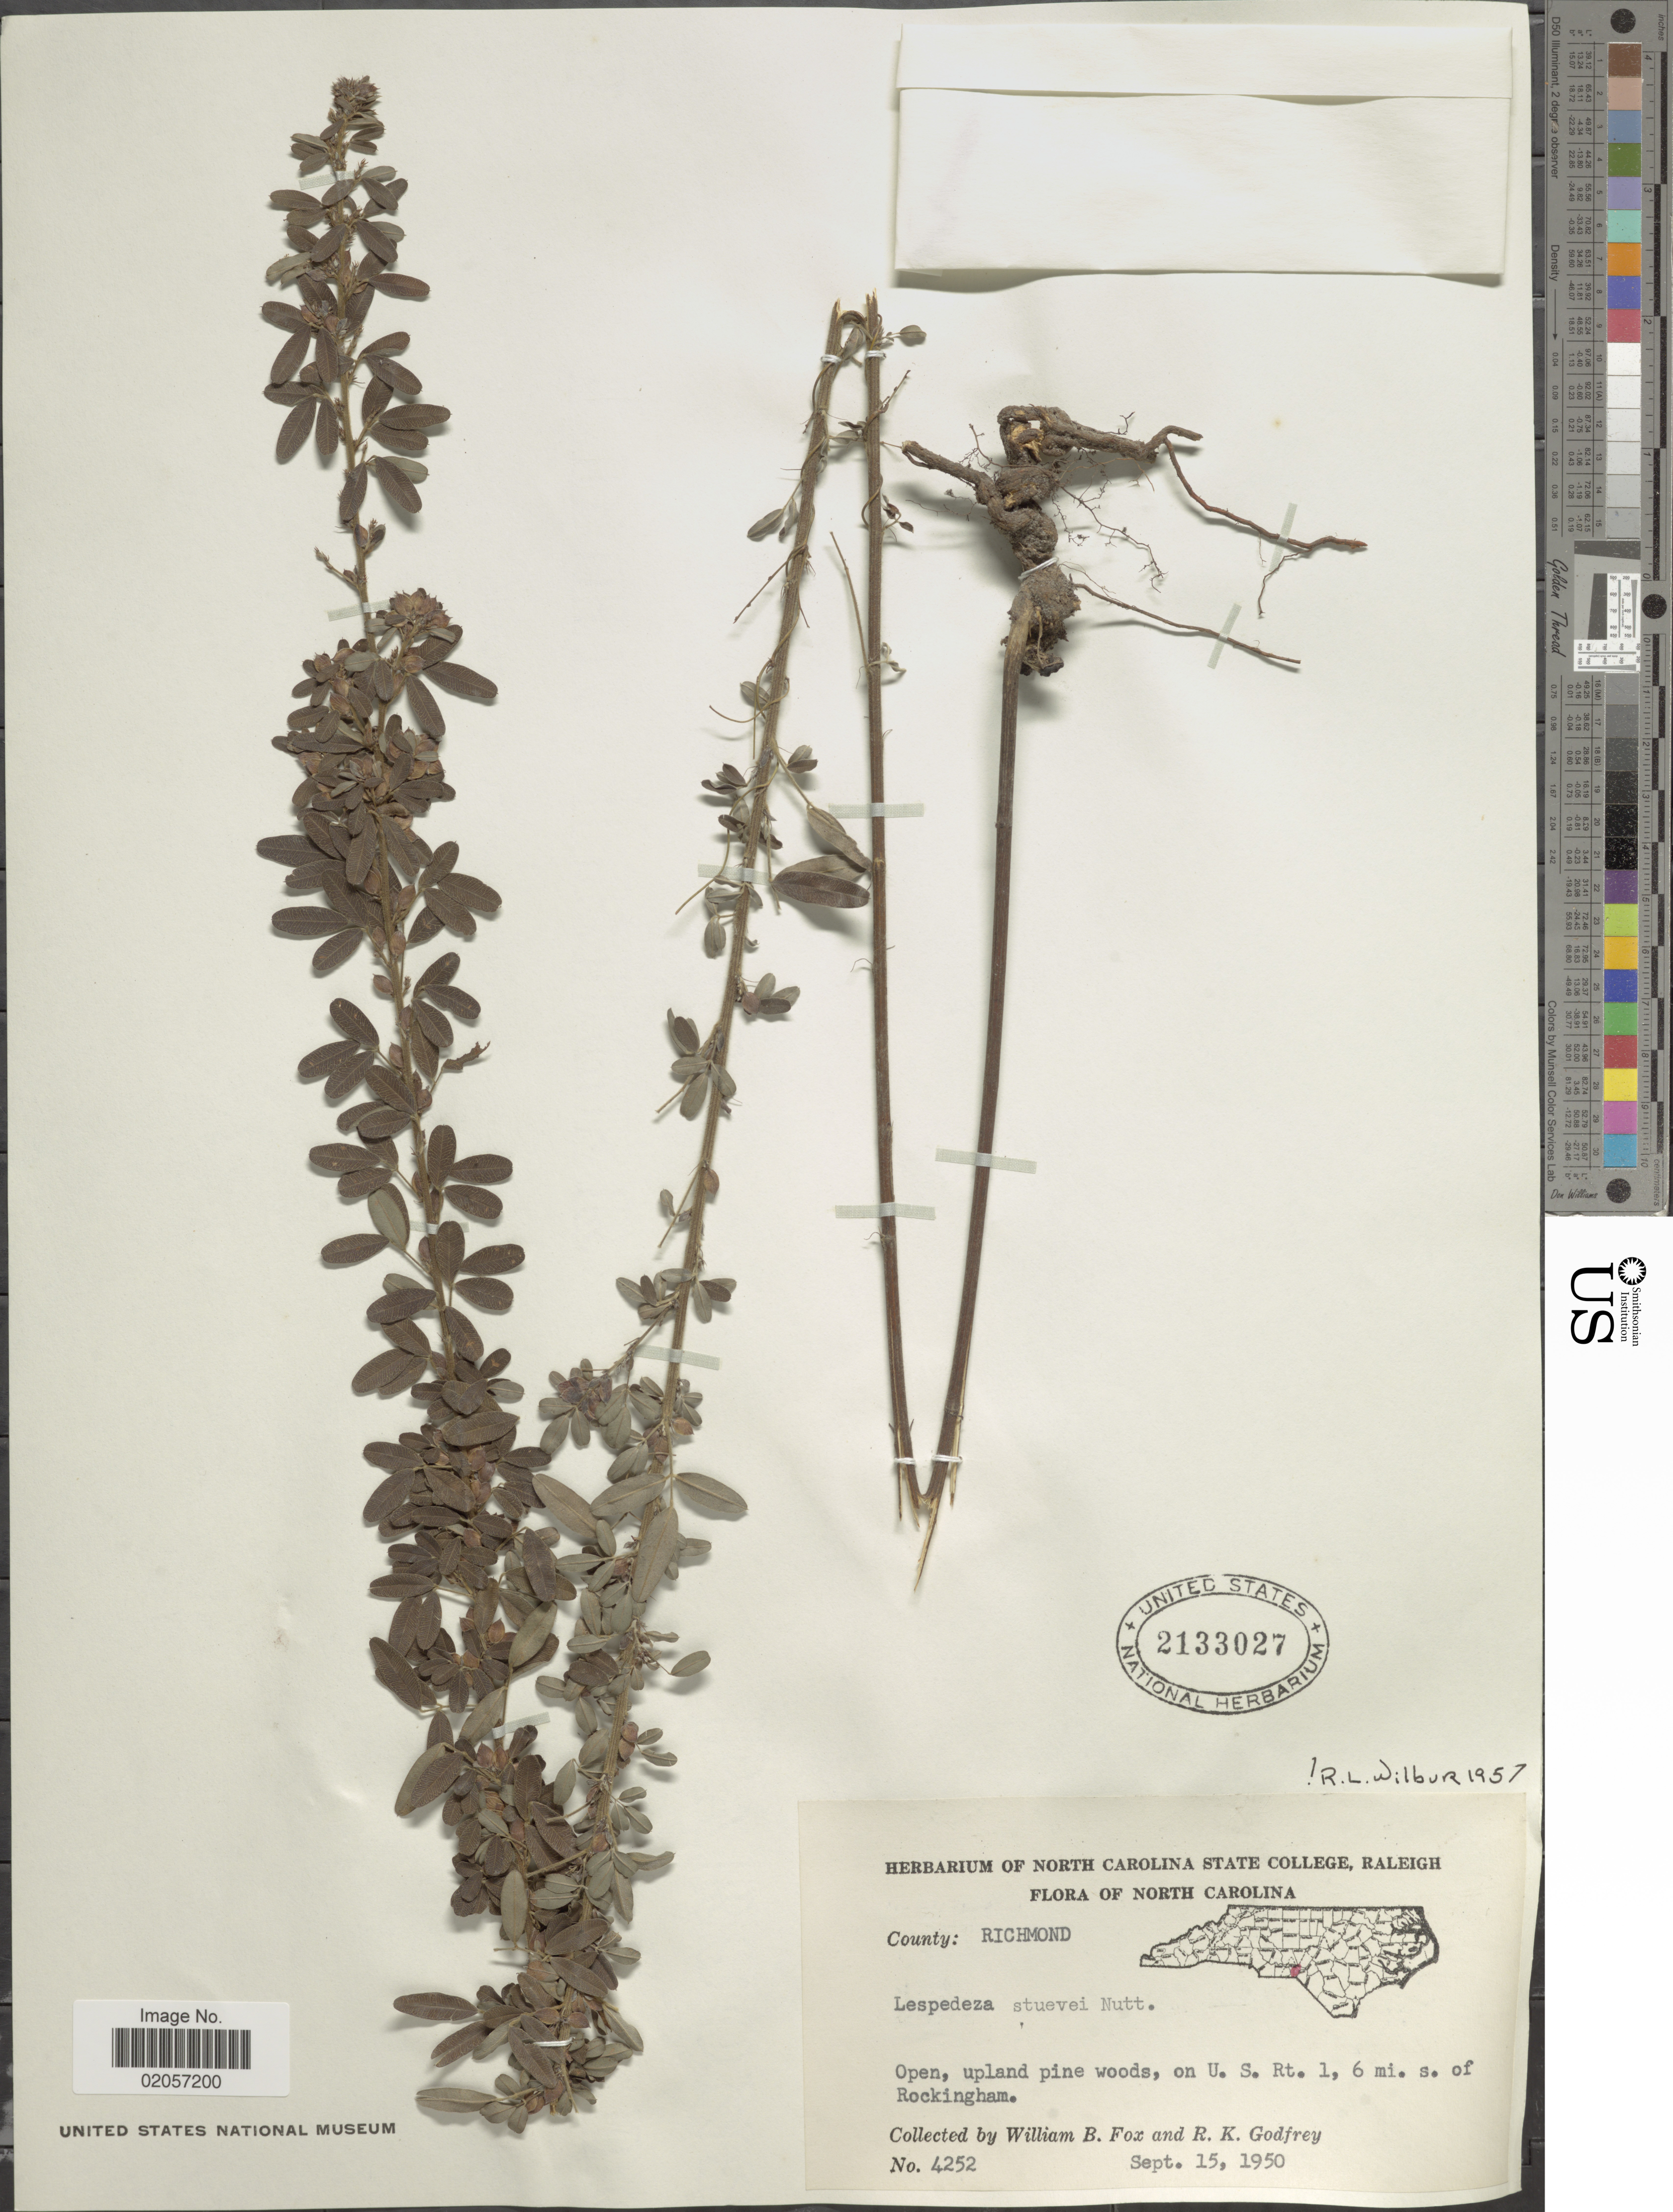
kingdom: Plantae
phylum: Tracheophyta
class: Magnoliopsida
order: Fabales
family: Fabaceae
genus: Lespedeza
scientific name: Lespedeza stuevei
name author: Nutt.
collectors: W. B. Fox & R. K. Godfrey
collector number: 4252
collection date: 1950-09-15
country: United States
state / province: North Carolina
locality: North Carolina. County: Richmond, Open upland pine woods, on U.S. Rt. 1, 6 mi s. of Rockingham.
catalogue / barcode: US 2133027